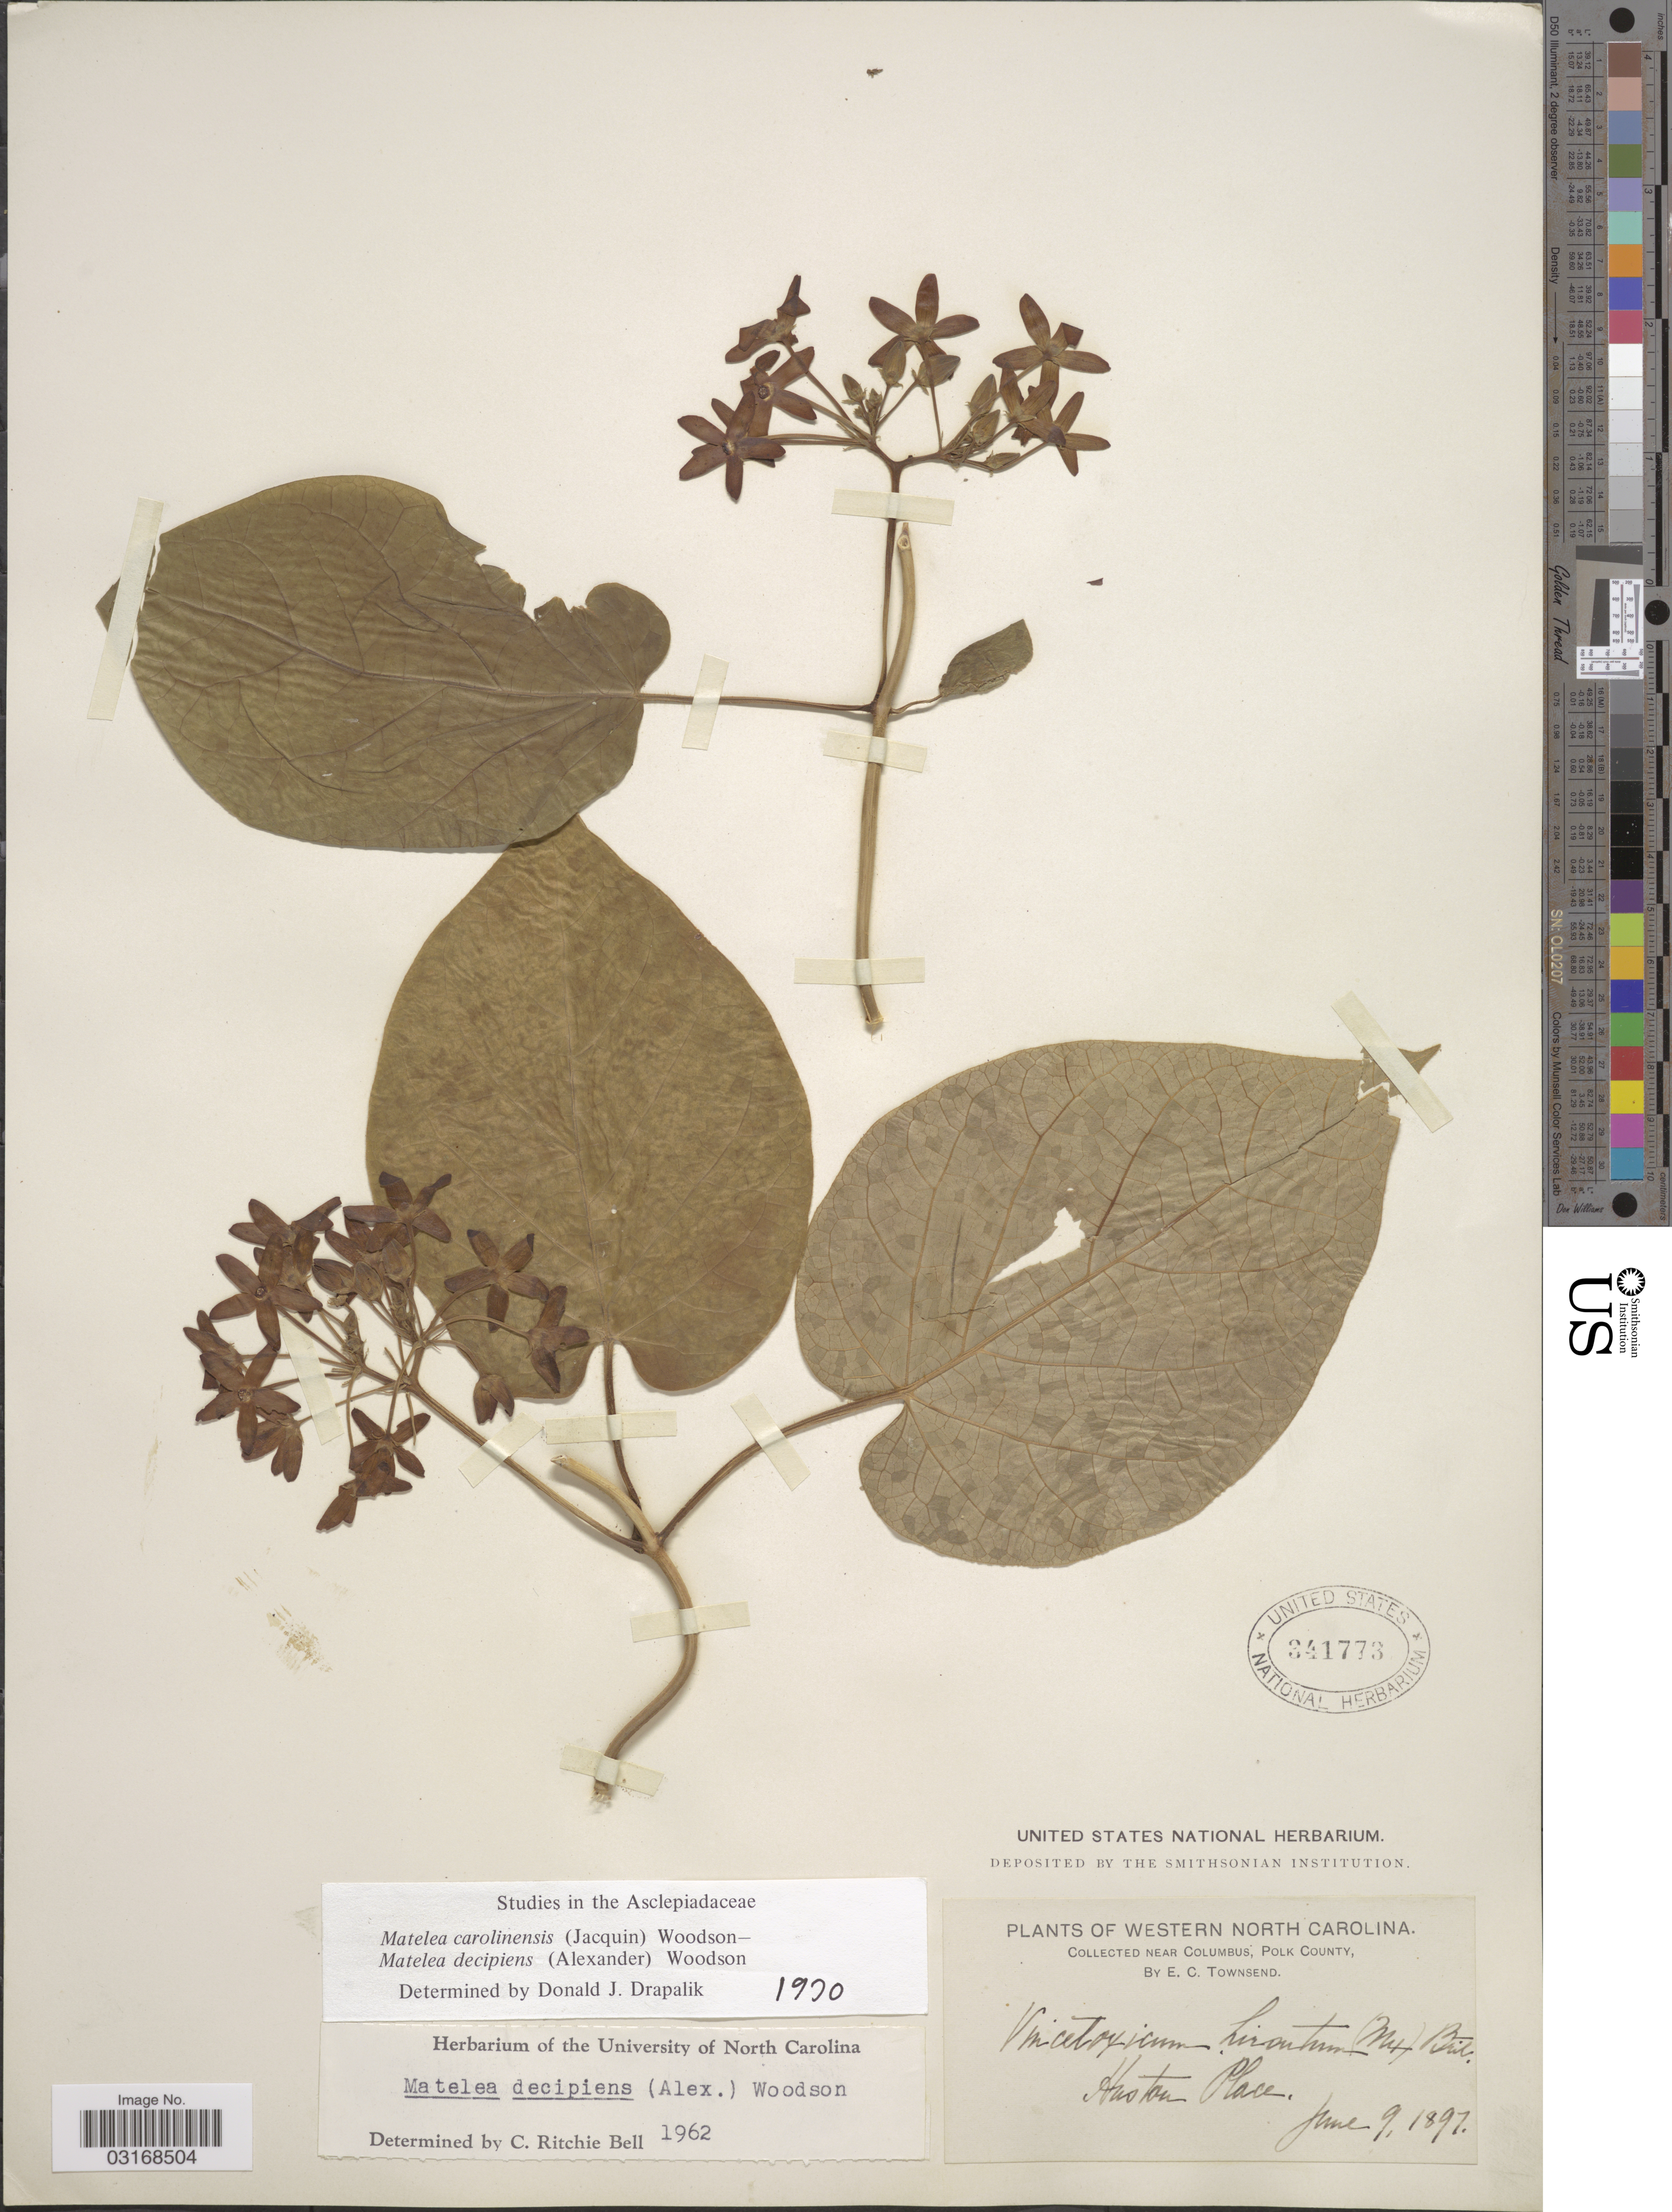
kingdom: Plantae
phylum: Tracheophyta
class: Magnoliopsida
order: Gentianales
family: Apocynaceae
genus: Matelea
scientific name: Matelea decipiens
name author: (Alexander) Woodson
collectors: E. C. Townsend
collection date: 1897-06-09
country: United States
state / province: North Carolina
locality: Western North Carolina. Near Columbus, Polk County. Huston Place.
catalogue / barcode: US 341773